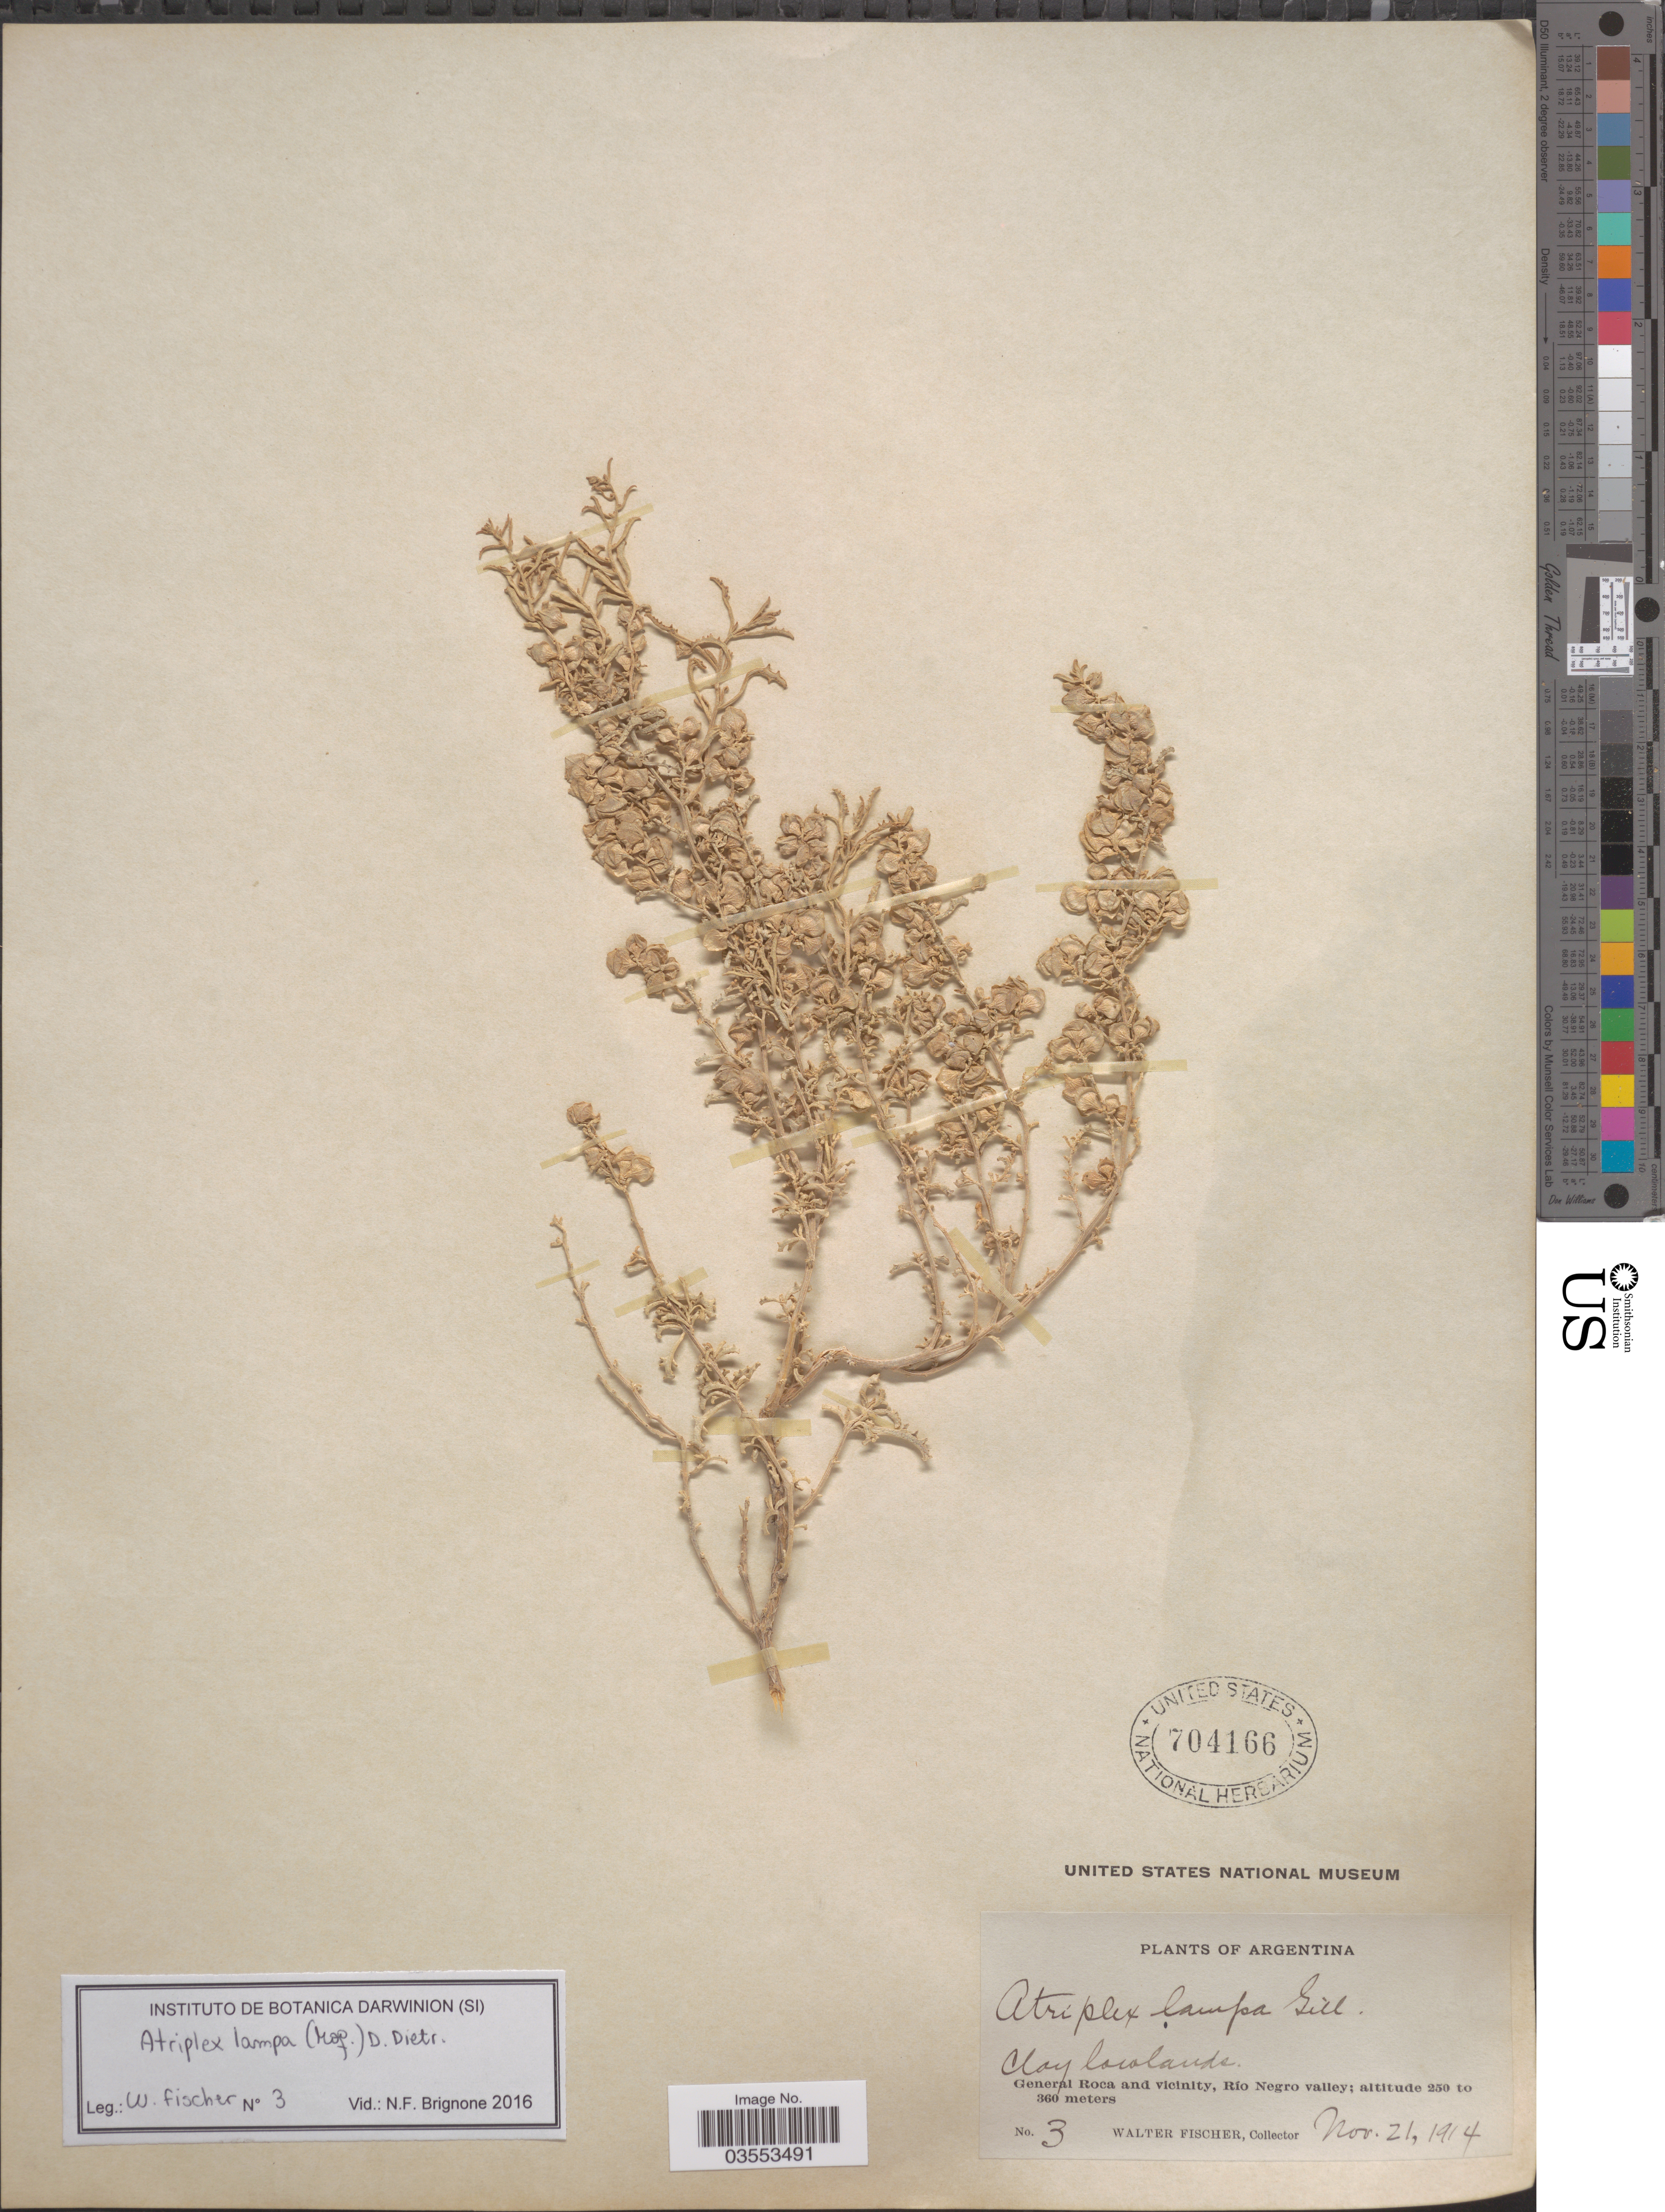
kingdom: Plantae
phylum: Tracheophyta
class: Magnoliopsida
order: Caryophyllales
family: Amaranthaceae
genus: Atriplex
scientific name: Atriplex lampa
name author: (Moq.) Gillies ex D. Dietr.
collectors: W. Fischer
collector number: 3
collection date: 1914-11-21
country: Argentina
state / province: Rio Negro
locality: General Roca and vicinity, Rio Negro valley.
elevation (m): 250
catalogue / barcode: US 704166